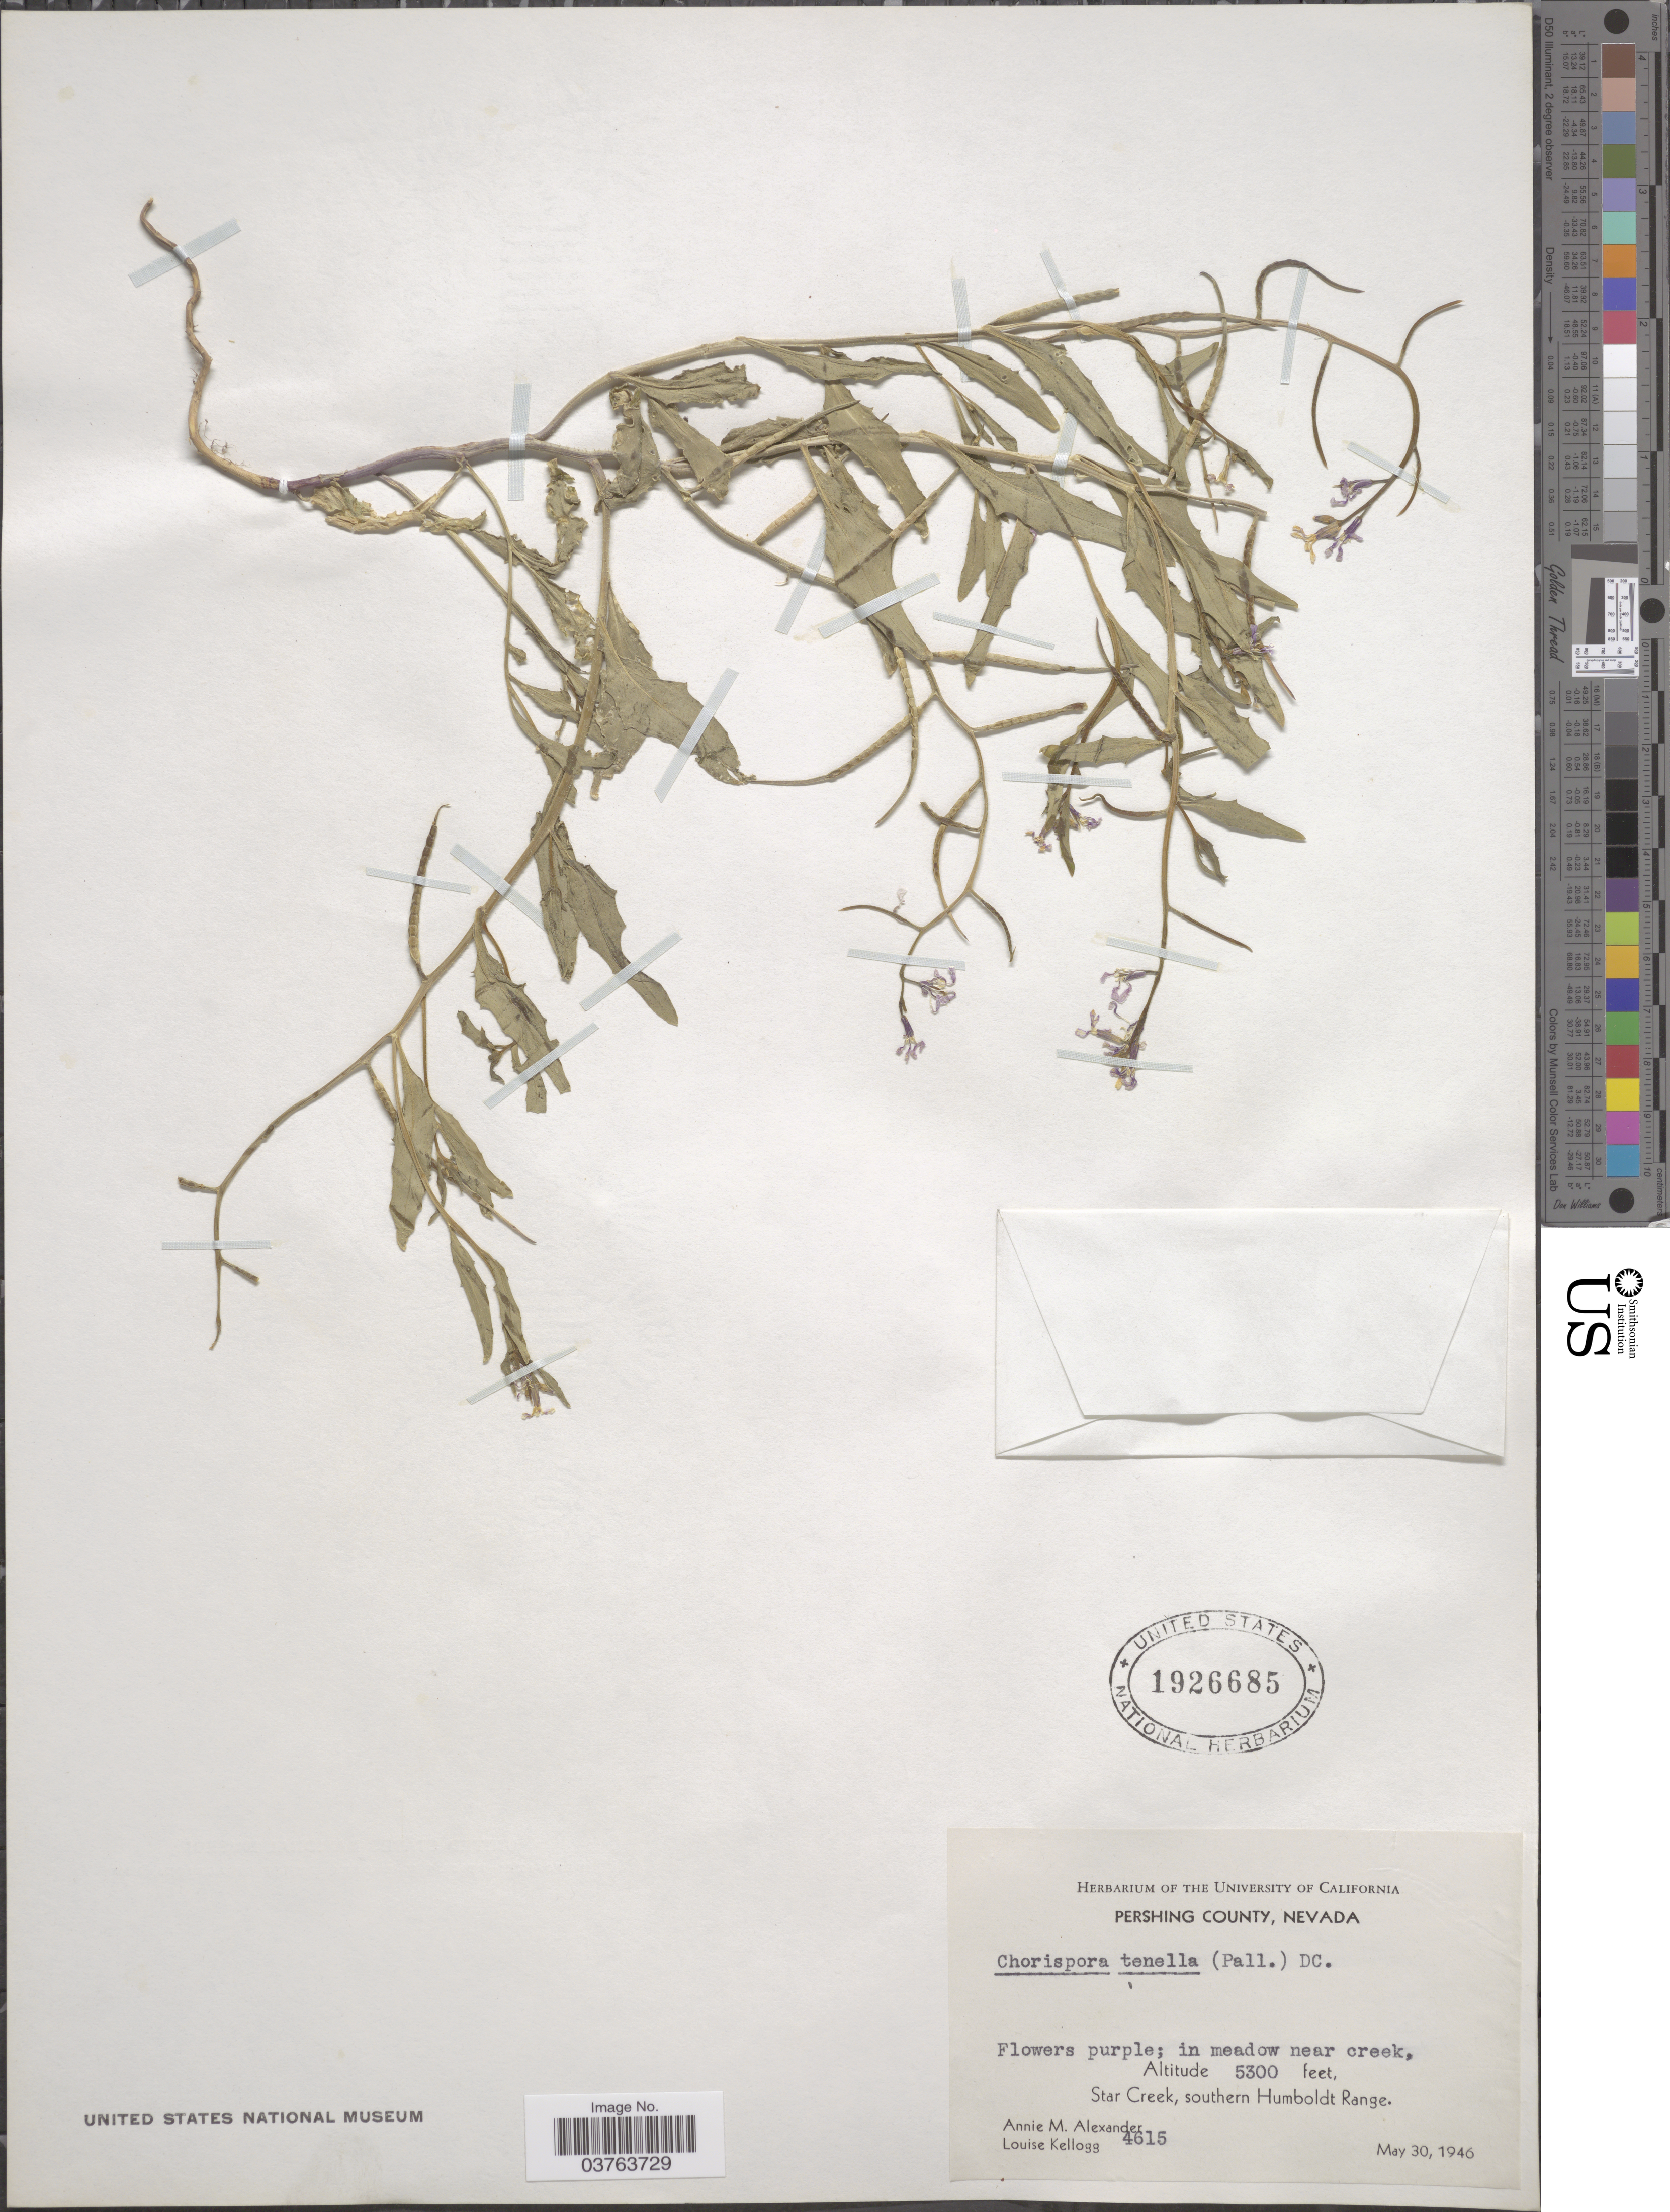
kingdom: Plantae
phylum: Tracheophyta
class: Magnoliopsida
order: Brassicales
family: Brassicaceae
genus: Chorispora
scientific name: Chorispora tenella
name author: DC.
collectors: A. M. Alexander & L. Kellogg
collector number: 4615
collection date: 1946-05-30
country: United States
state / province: Nevada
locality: Pershing County. In meadow near creek. Star Creek, southern Humboldt Range.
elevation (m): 1615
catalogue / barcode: US 1926685